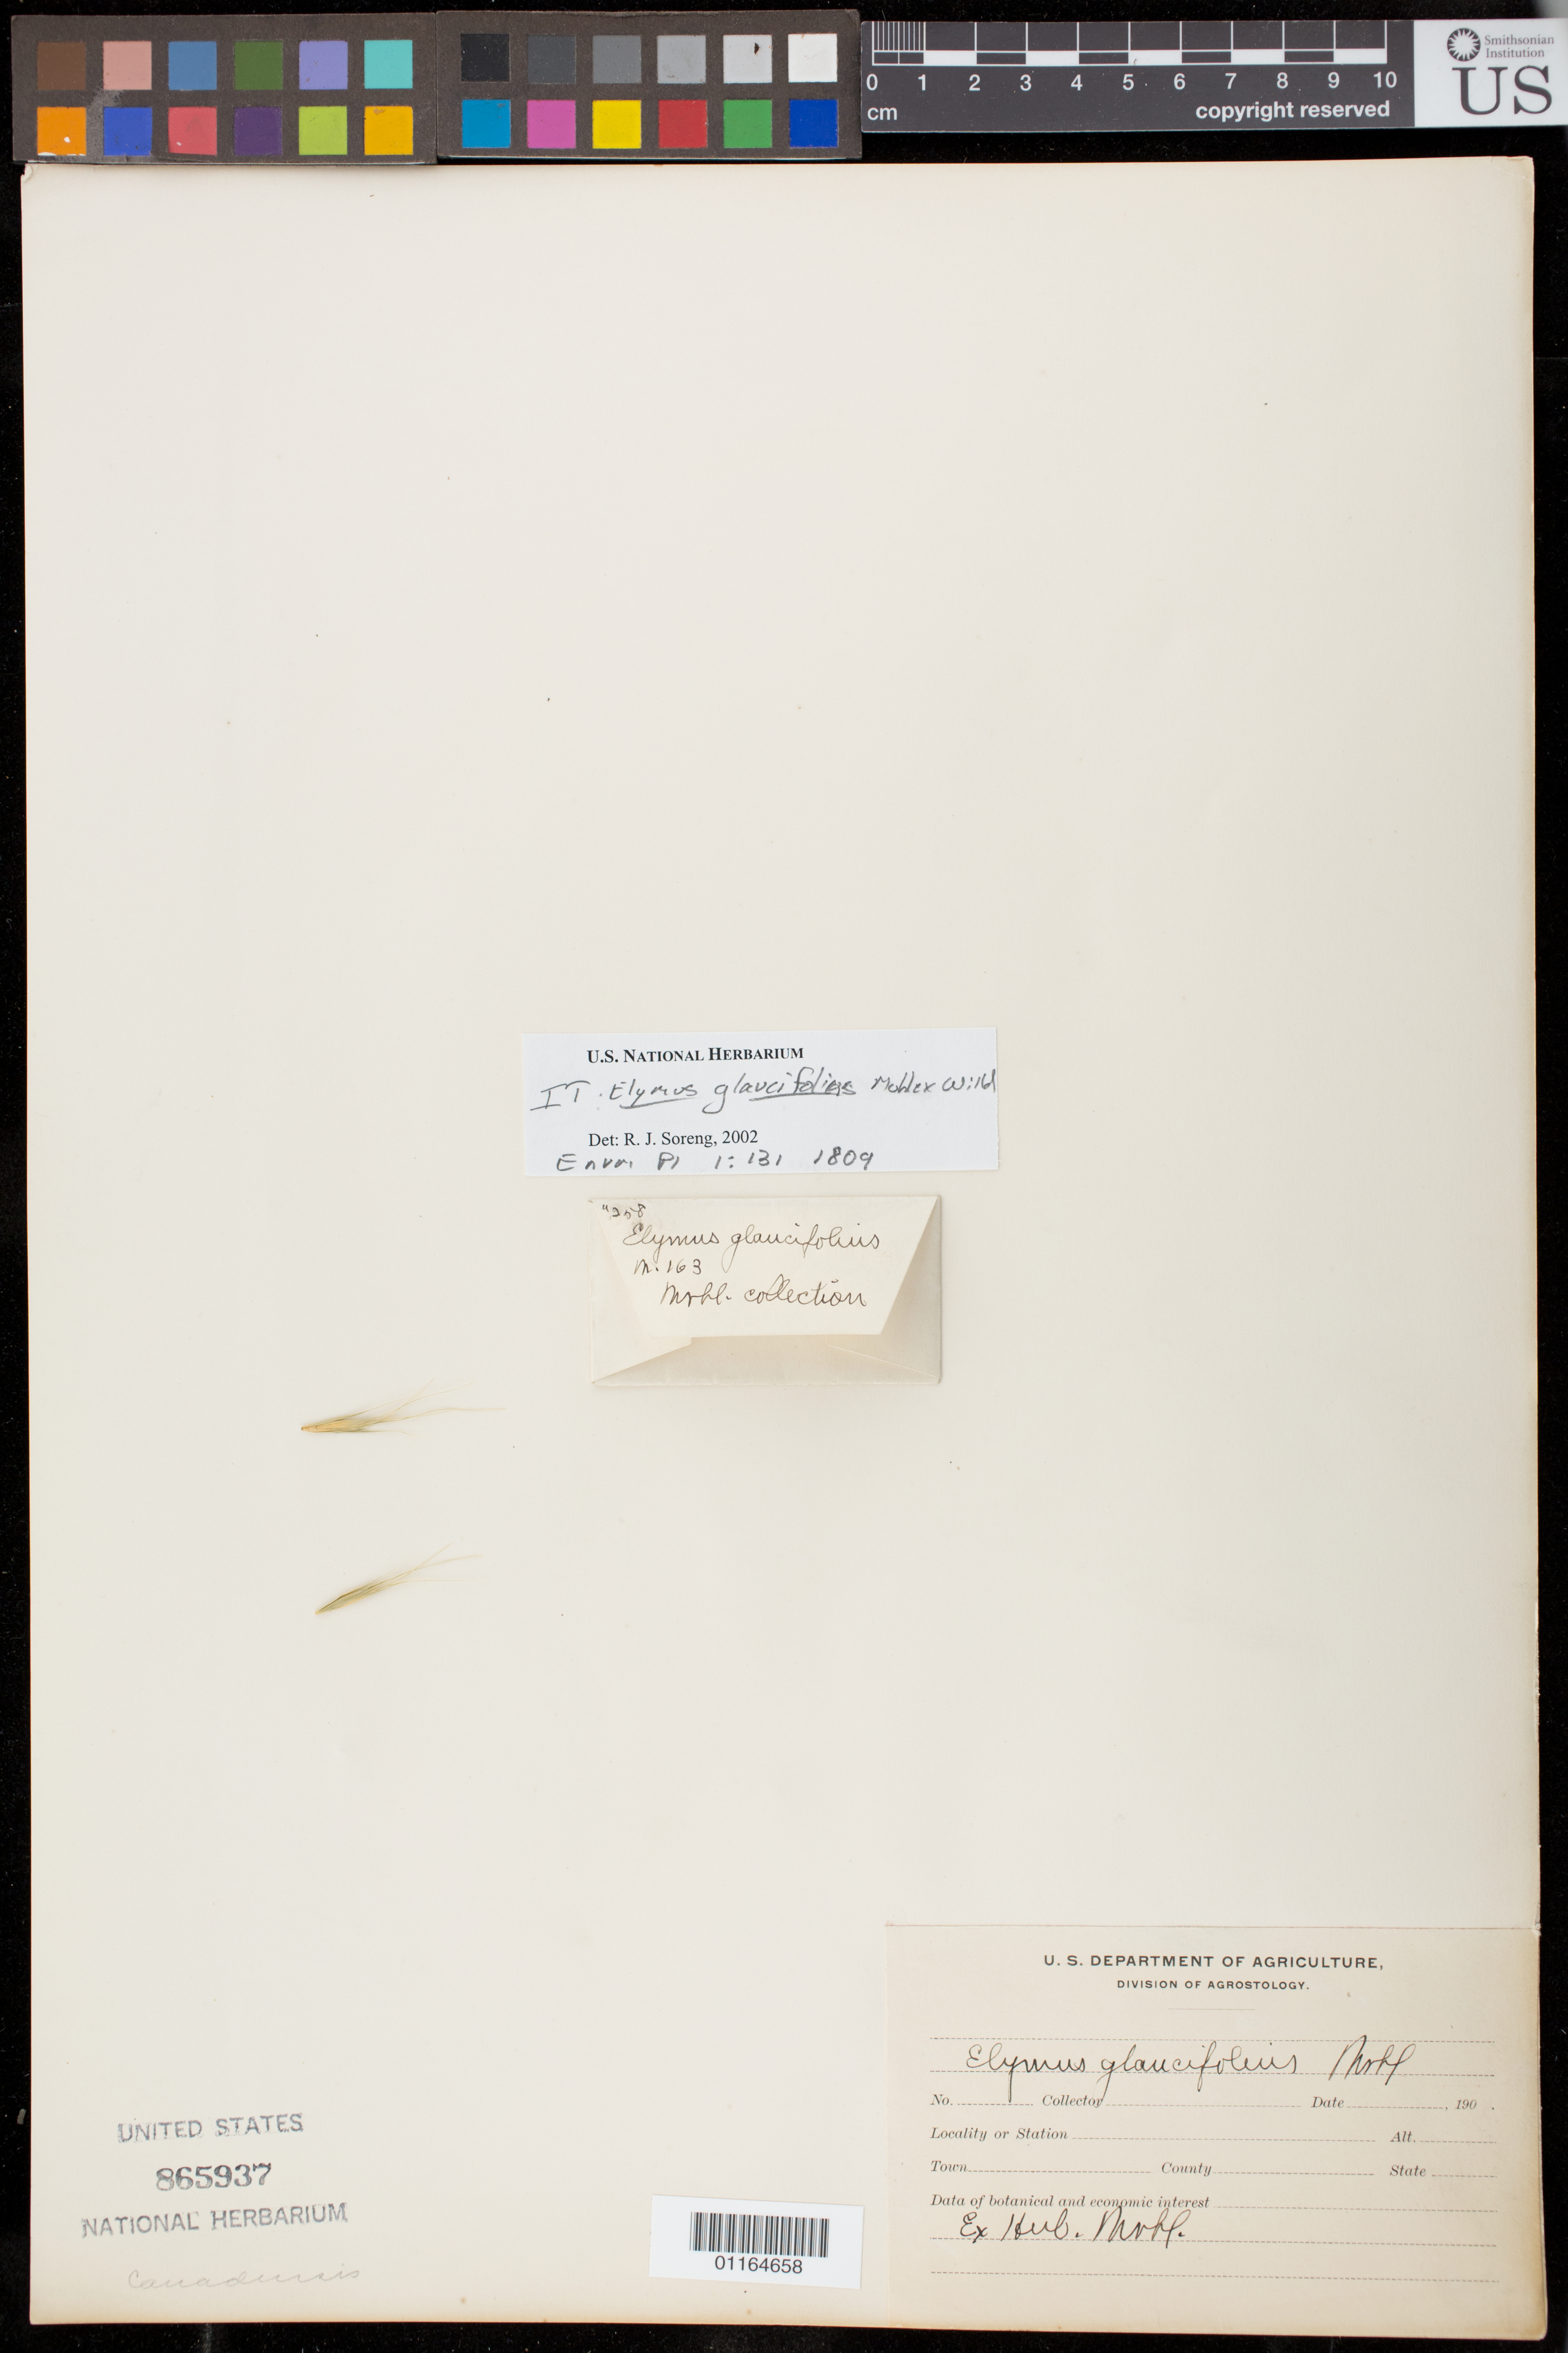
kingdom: Plantae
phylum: Tracheophyta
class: Liliopsida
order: Poales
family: Poaceae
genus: Elymus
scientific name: Elymus glaucifolius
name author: Muhl. ex Willd.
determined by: Soreng, Robert J., Research Associate (BOT), Smithsonian Institution - National Museum of Natural History (UNITED STATES)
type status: Isotype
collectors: G. H. Muhlenberg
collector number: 163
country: United States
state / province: Pennsylvania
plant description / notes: Fragmentary material of type specimen ex herb. Muhl.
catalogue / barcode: US 865937